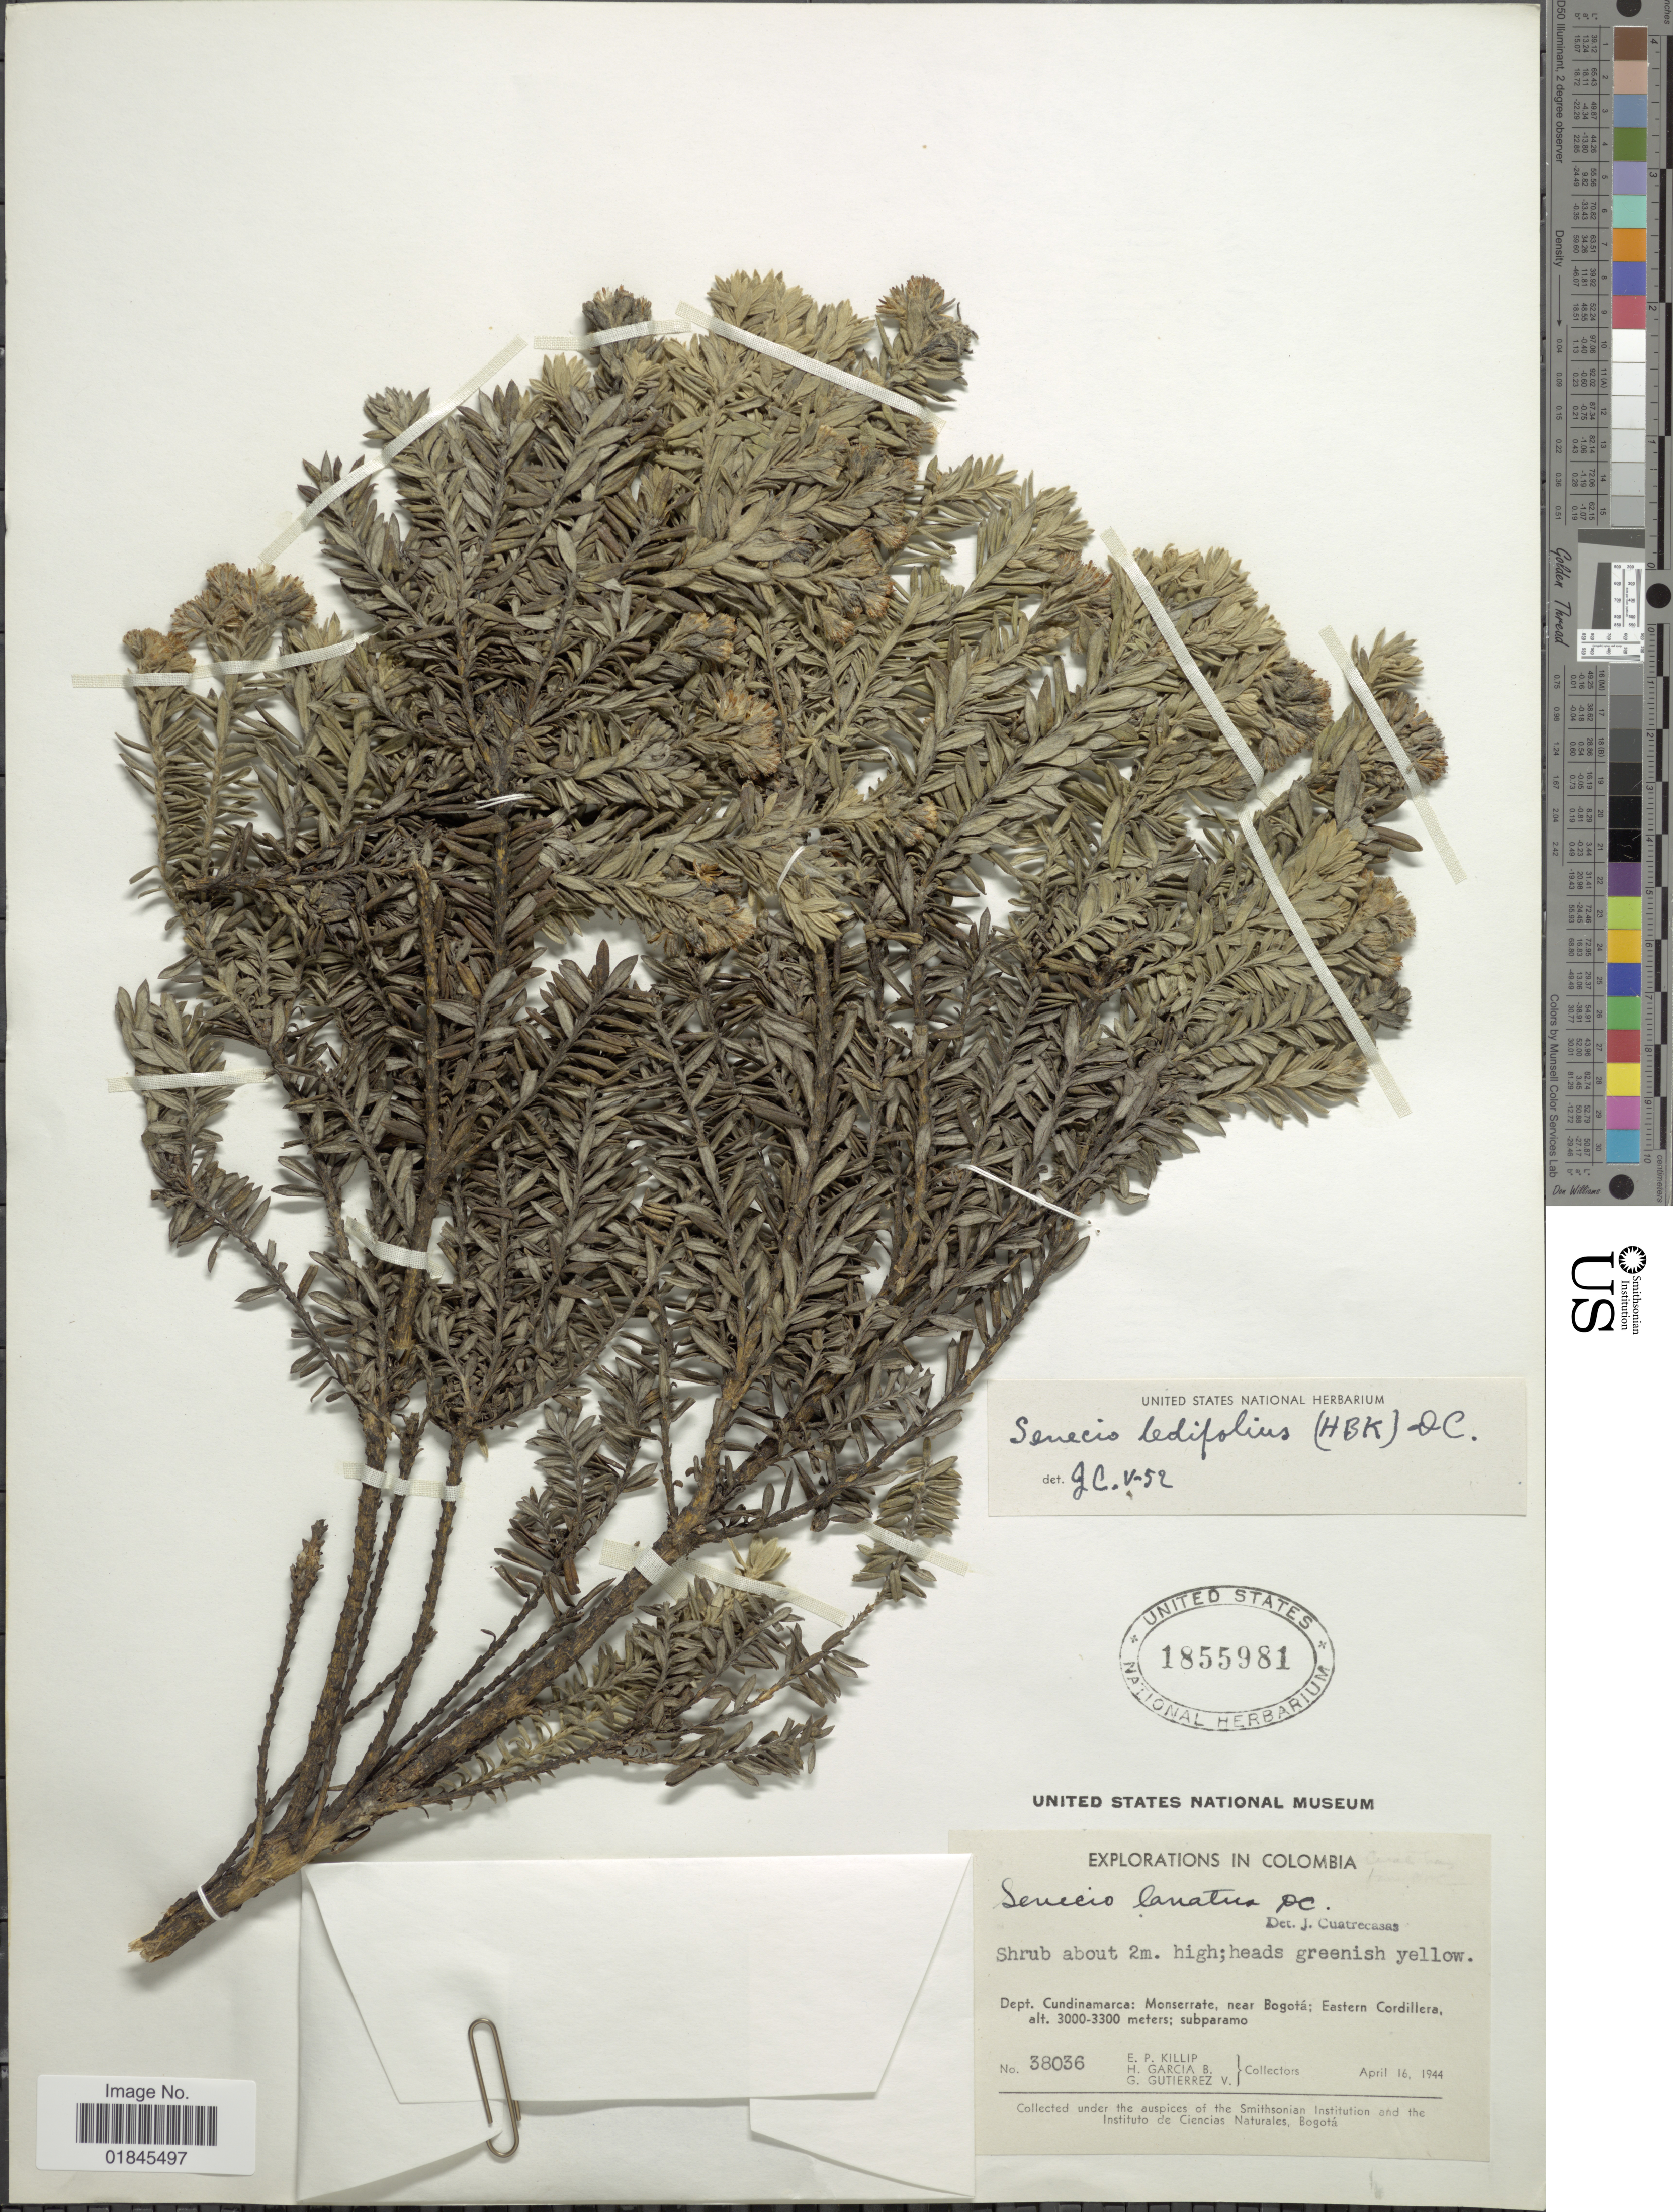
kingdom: Plantae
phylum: Tracheophyta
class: Magnoliopsida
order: Asterales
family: Asteraceae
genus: Pentacalia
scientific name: Pentacalia ledifolia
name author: (Kunth) Cuatrec.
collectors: E. P. Killip, H. García Barriga & G. Gutiérrez V.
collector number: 38036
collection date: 1944-04-16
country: Colombia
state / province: Cundinamarca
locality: Dept. Cundinamarca: Moserrate, near Bogotá; Eastern Cordillera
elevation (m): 3000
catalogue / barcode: US 1855981